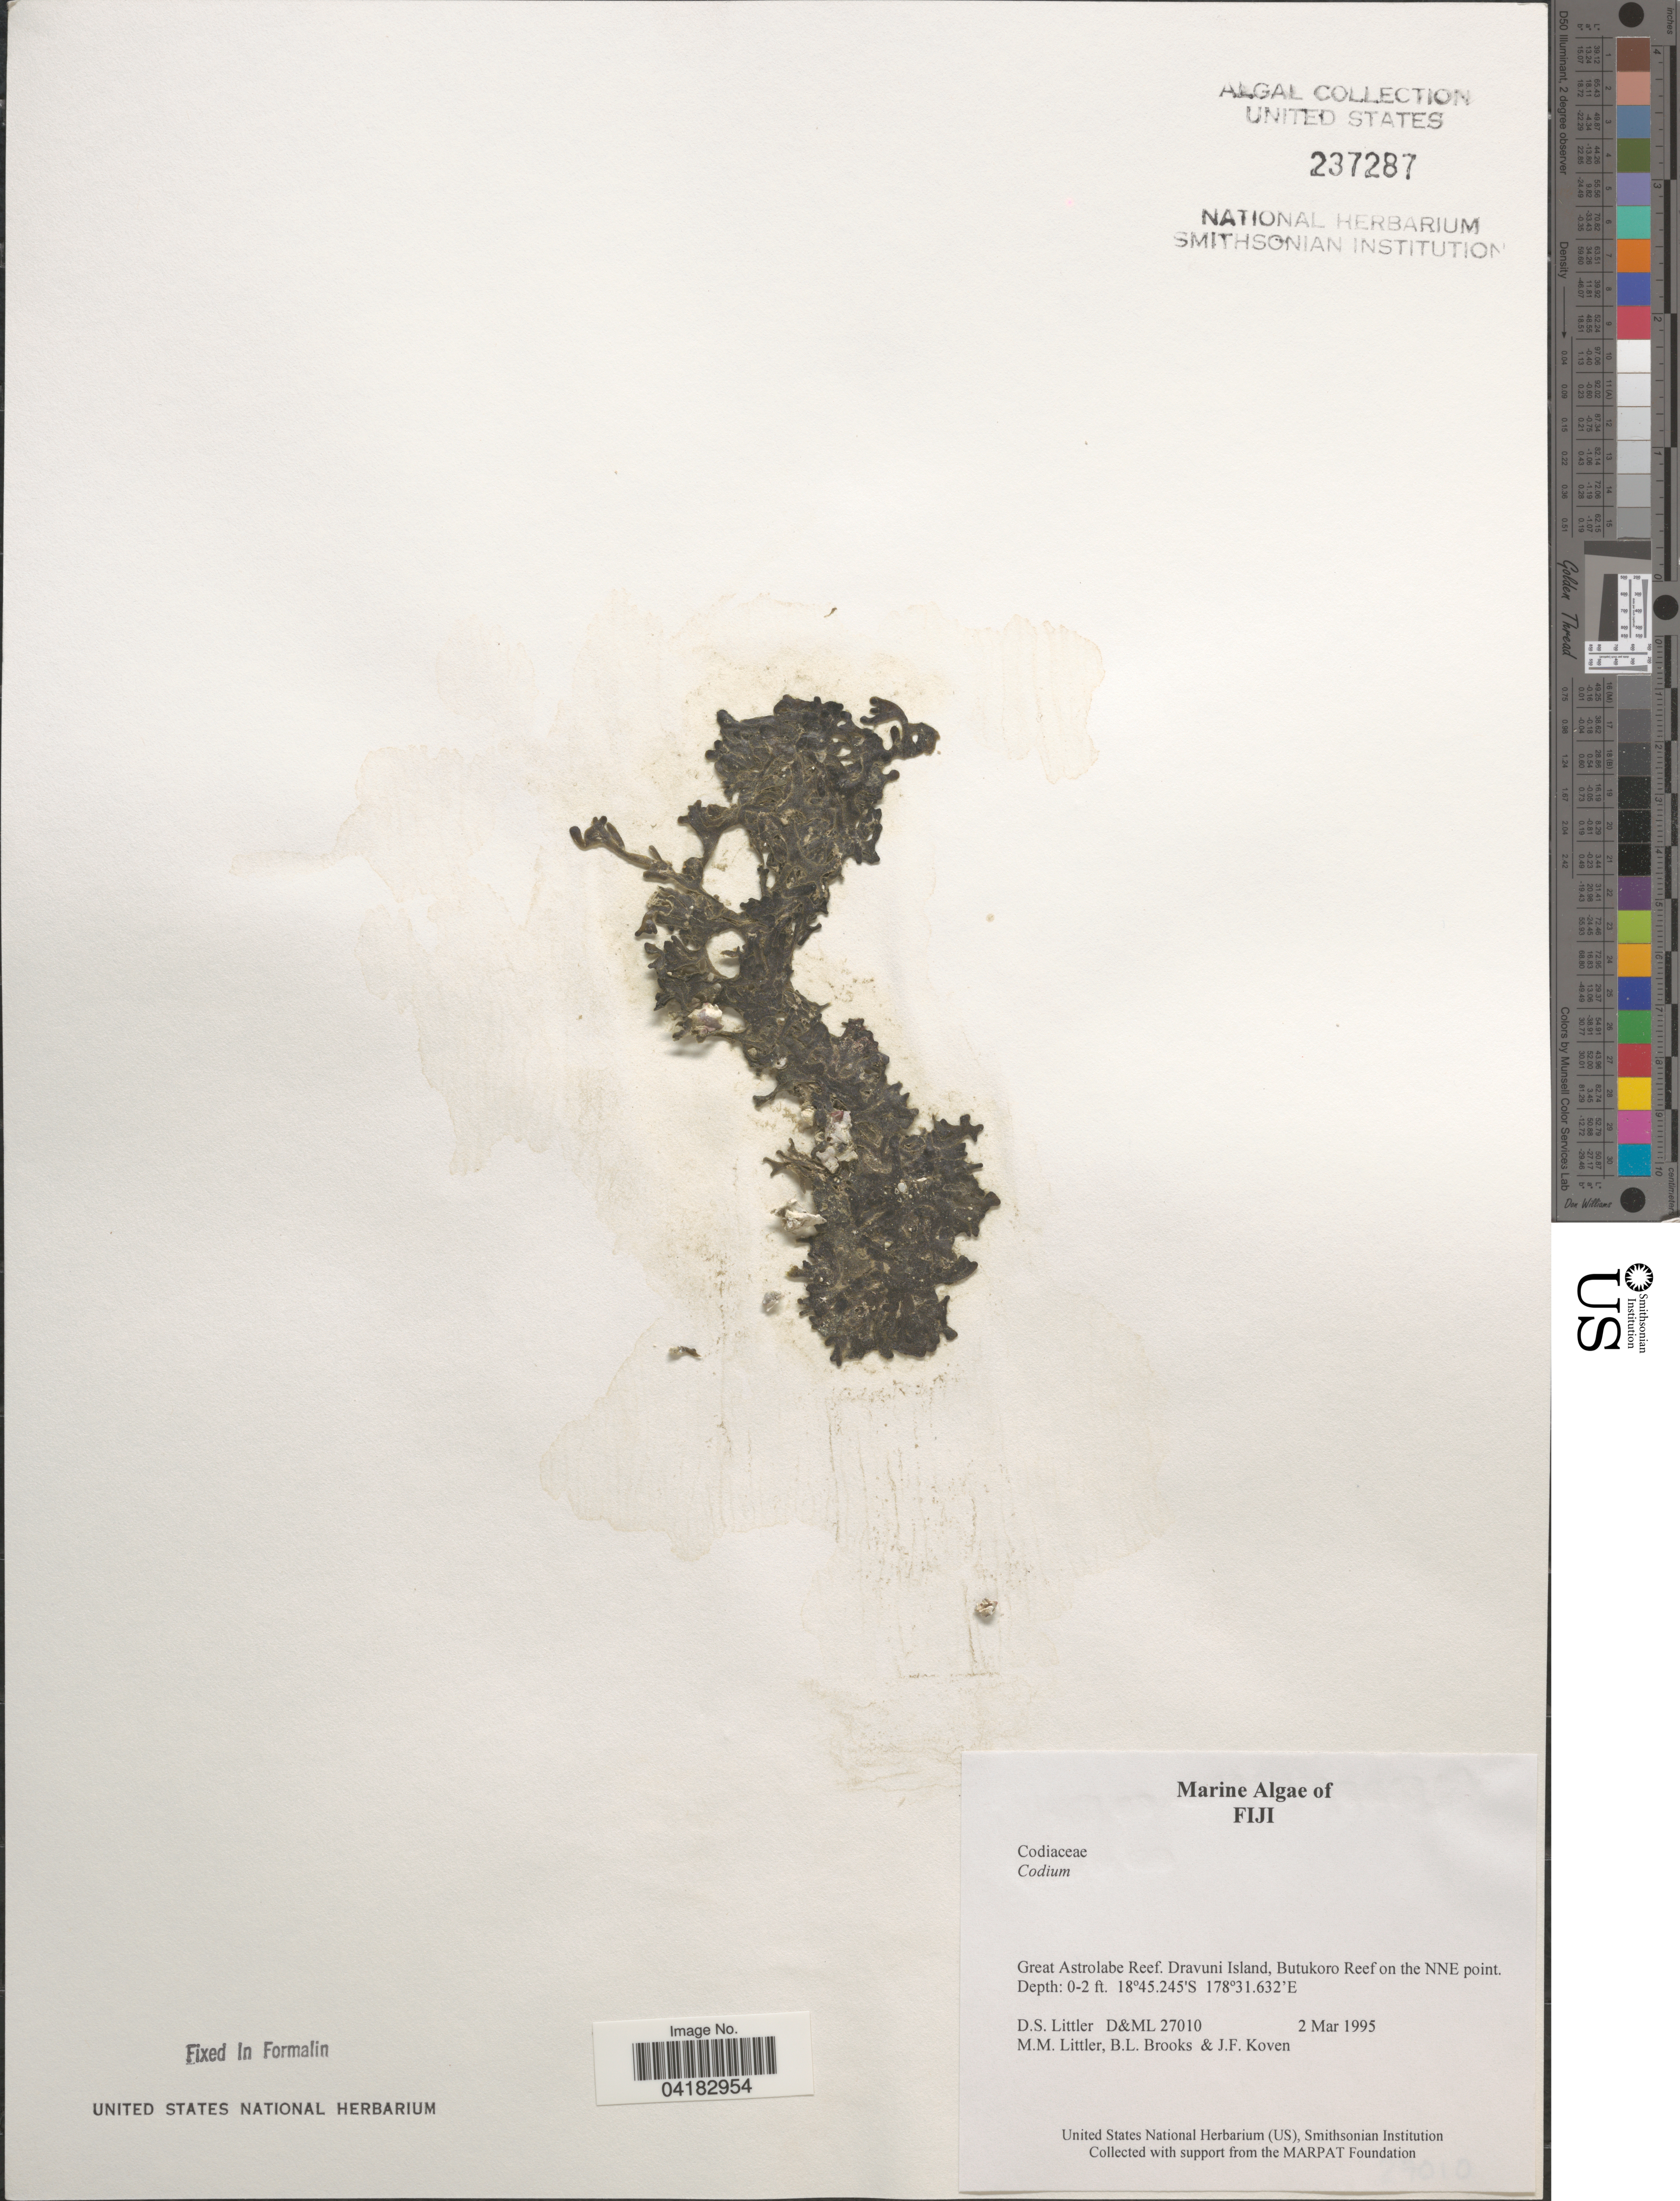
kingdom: Plantae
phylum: Chlorophyta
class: Ulvophyceae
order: Bryopsidales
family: Codiaceae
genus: Codium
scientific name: Codium sp.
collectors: D. S. Littler, B. Brooks & J. Koven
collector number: D&ML27010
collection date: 1995-03-02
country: Fiji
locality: Great Astrolabe Reef. Dravuni Island, Butukoro Reef on the NNE point.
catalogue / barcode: US 237287